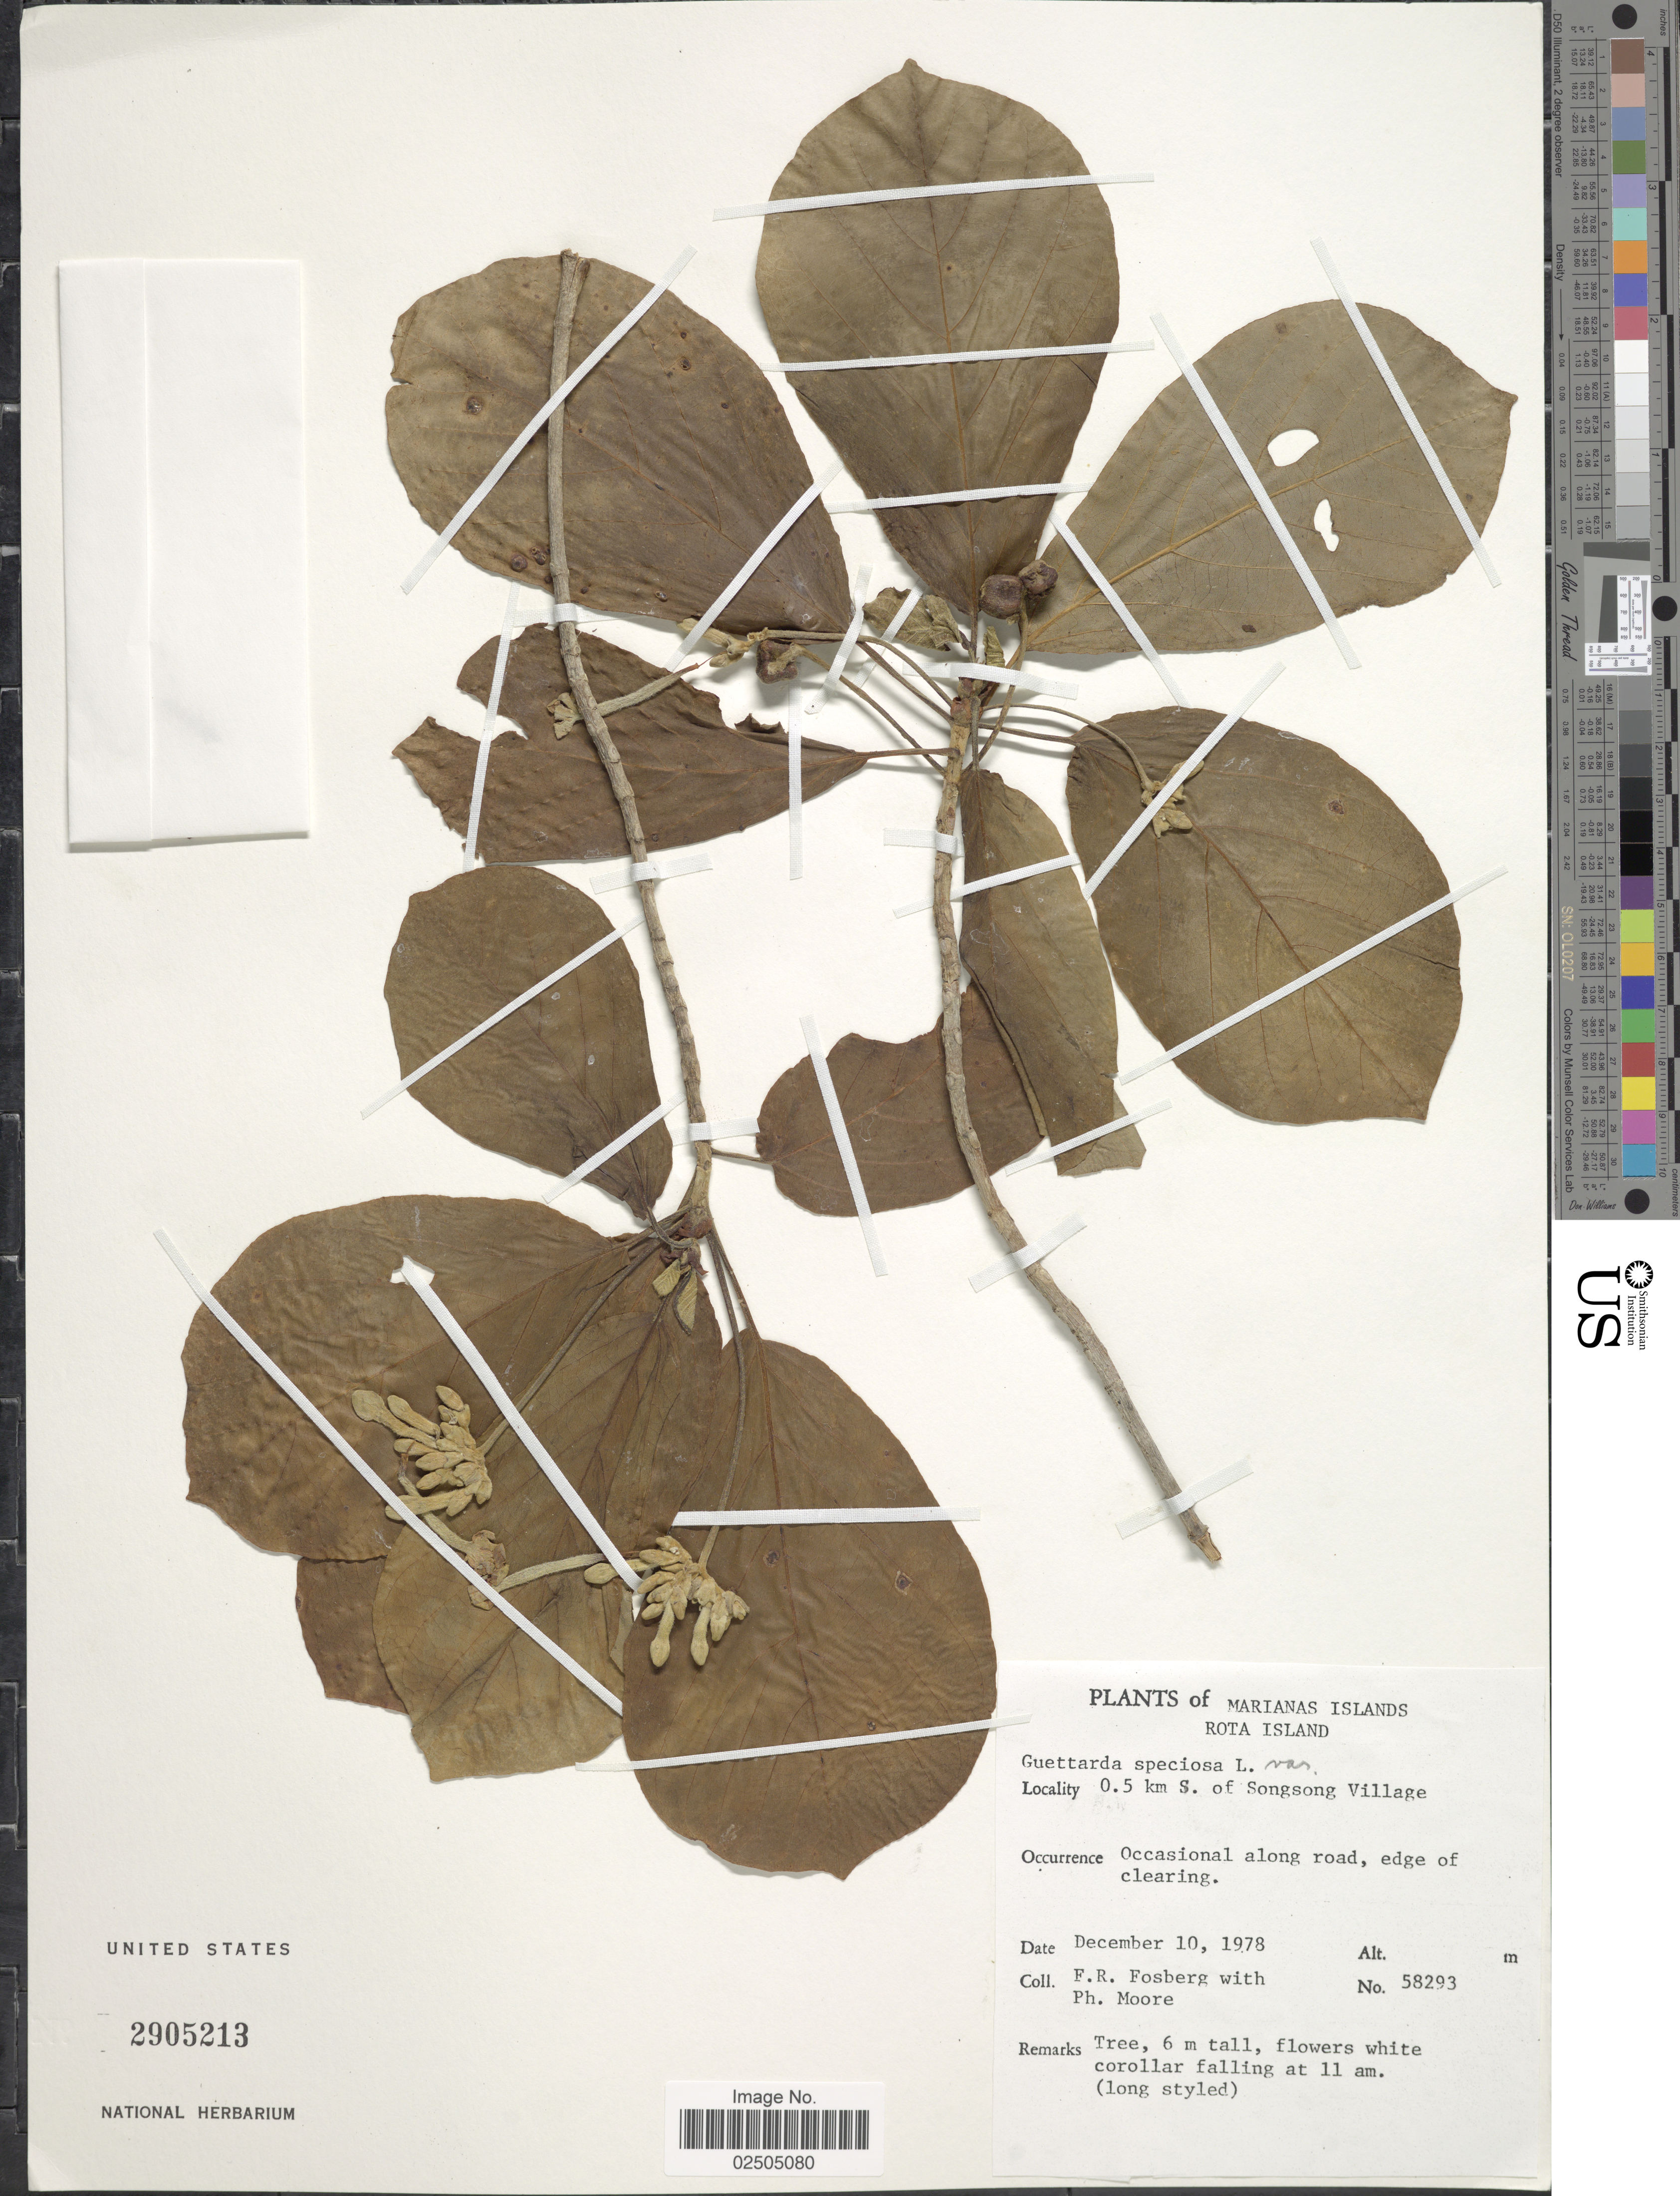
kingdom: Plantae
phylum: Tracheophyta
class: Magnoliopsida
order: Gentianales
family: Rubiaceae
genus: Guettarda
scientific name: Guettarda speciosa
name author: L.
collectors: F. R. Fosberg & P. Moore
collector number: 58293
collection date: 1978-12-10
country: Northern Mariana Islands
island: Rota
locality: Rota Island, 0.5 km S. of Sonsong village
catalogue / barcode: US 2905213